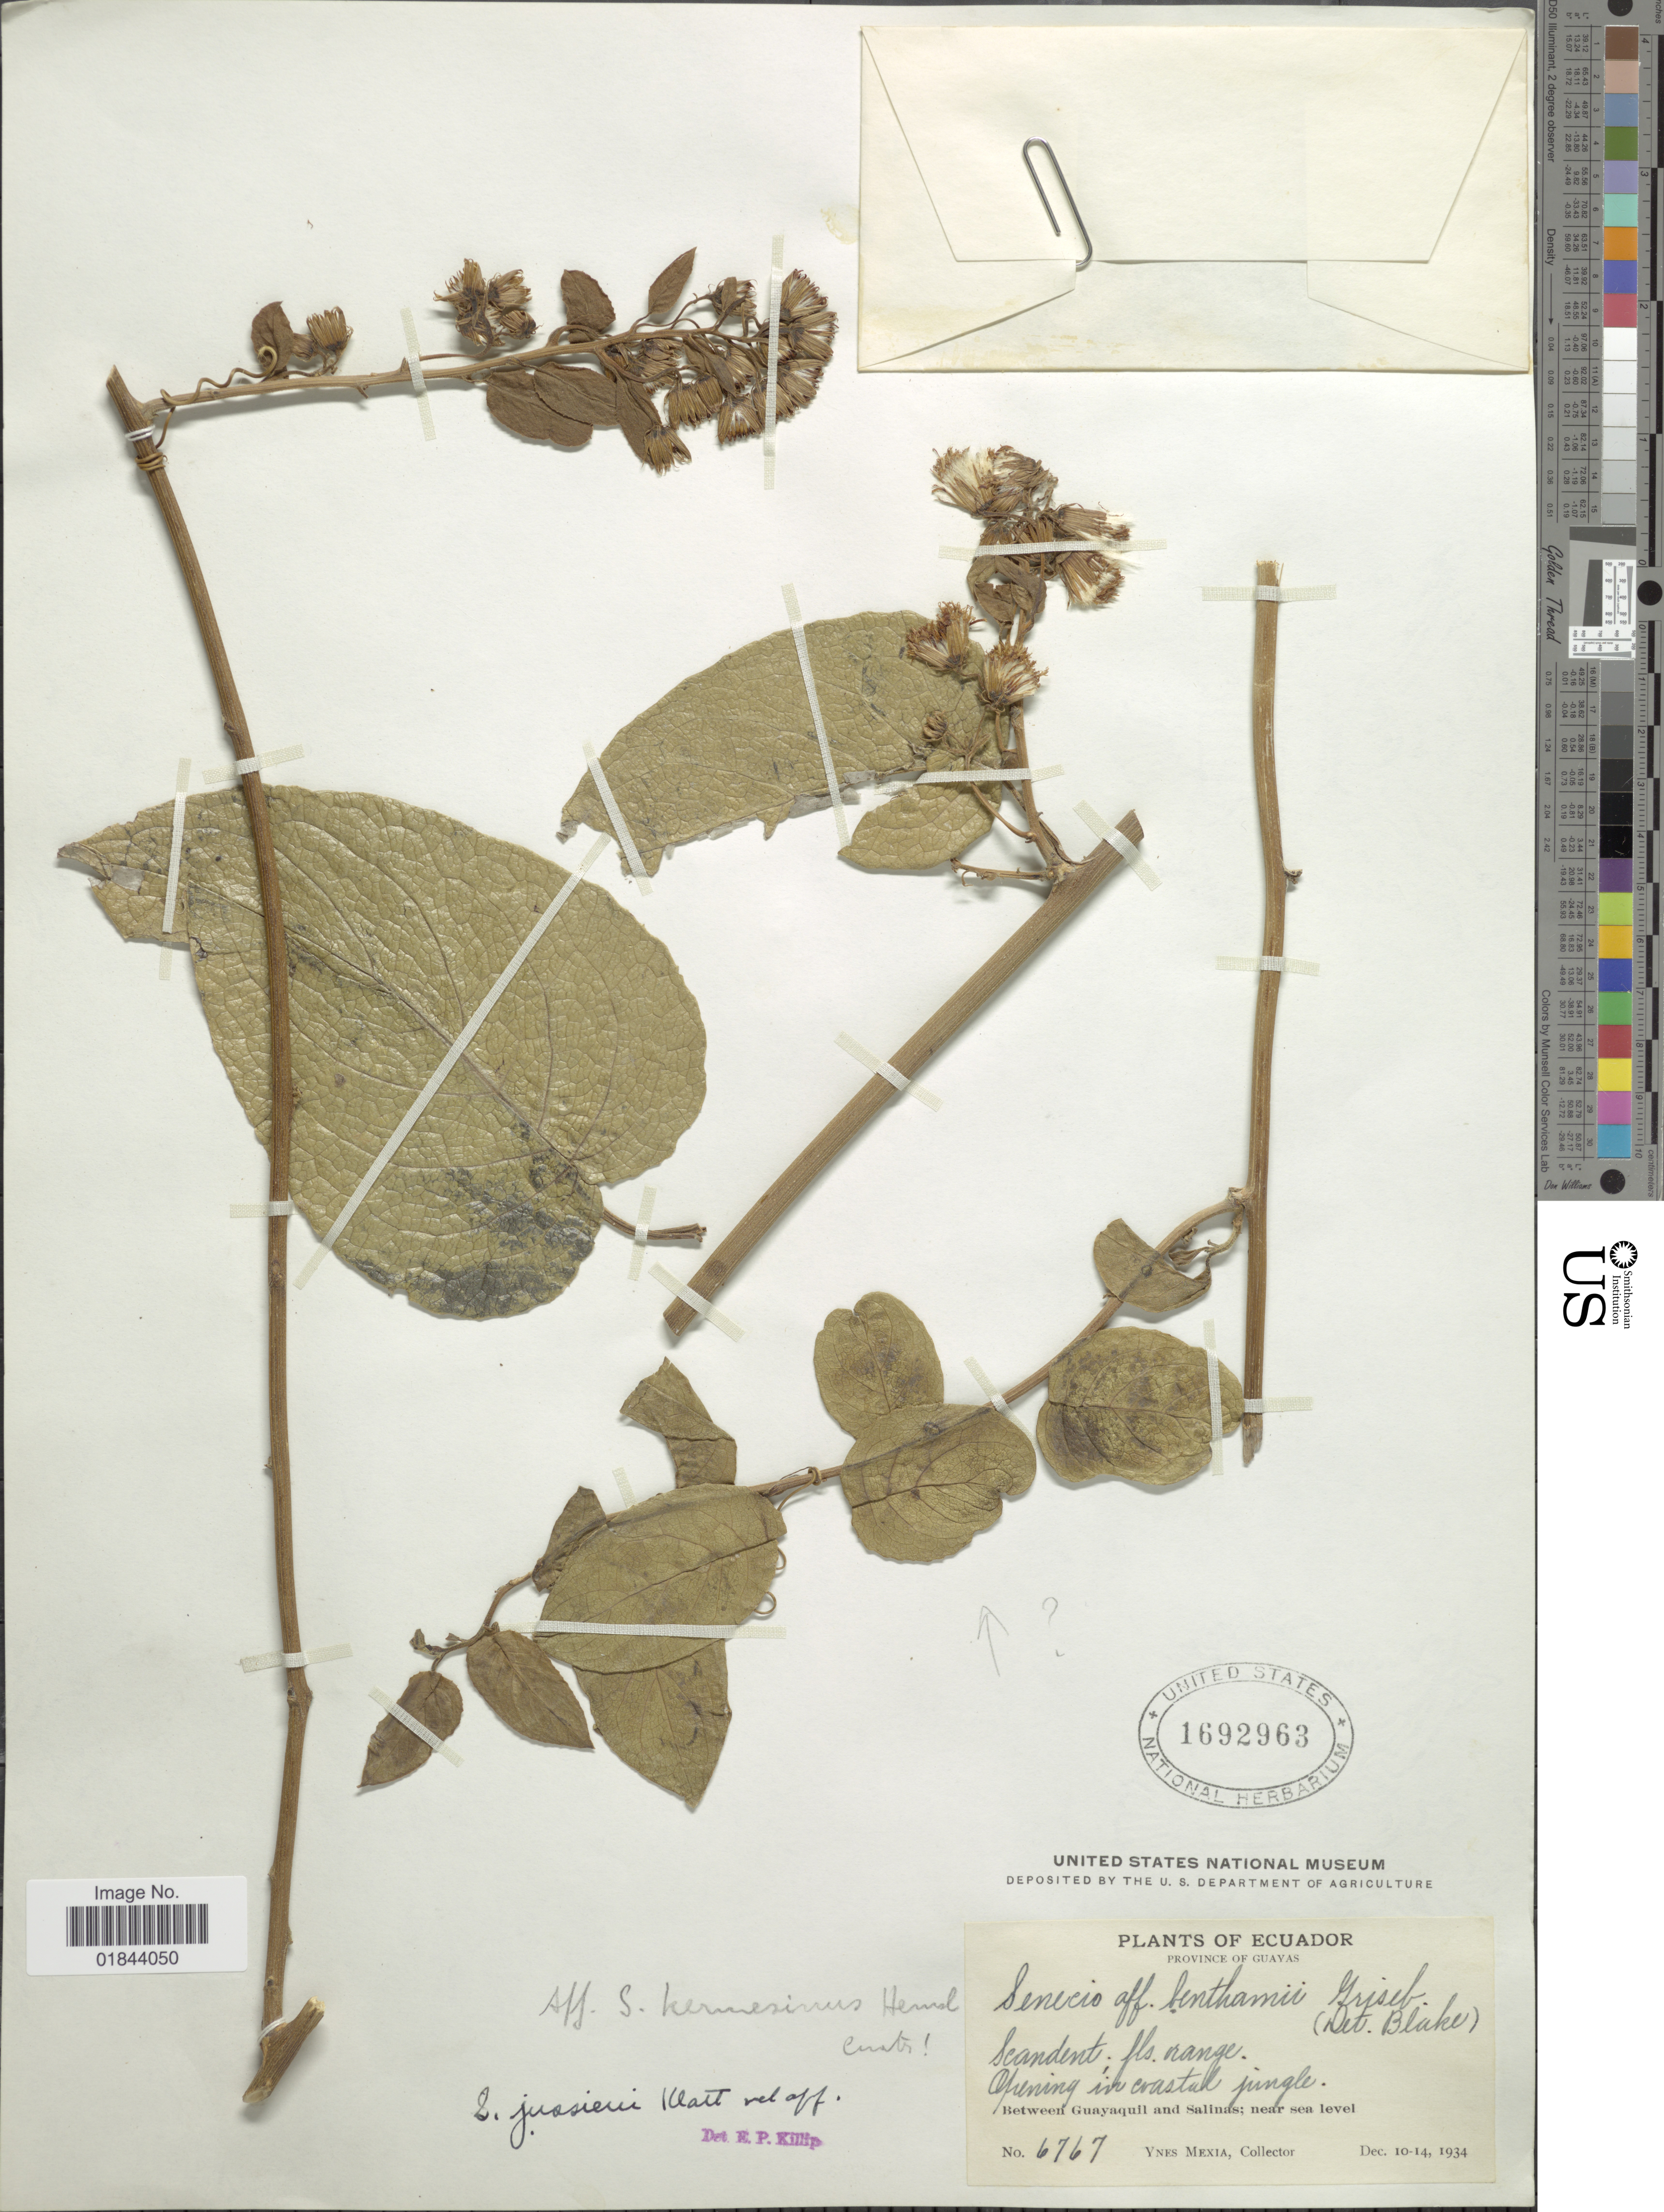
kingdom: Plantae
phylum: Tracheophyta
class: Magnoliopsida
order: Asterales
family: Asteraceae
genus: Pseudogynoxys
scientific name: Pseudogynoxys scabra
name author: (Benth.) Cuatrec.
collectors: Y. Mexia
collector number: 6767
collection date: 1934-12-10/1934-12-14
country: Ecuador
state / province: Guayas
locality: Opening in coastal jungle, Between Guayaquil and Salinas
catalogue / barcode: US 1692963